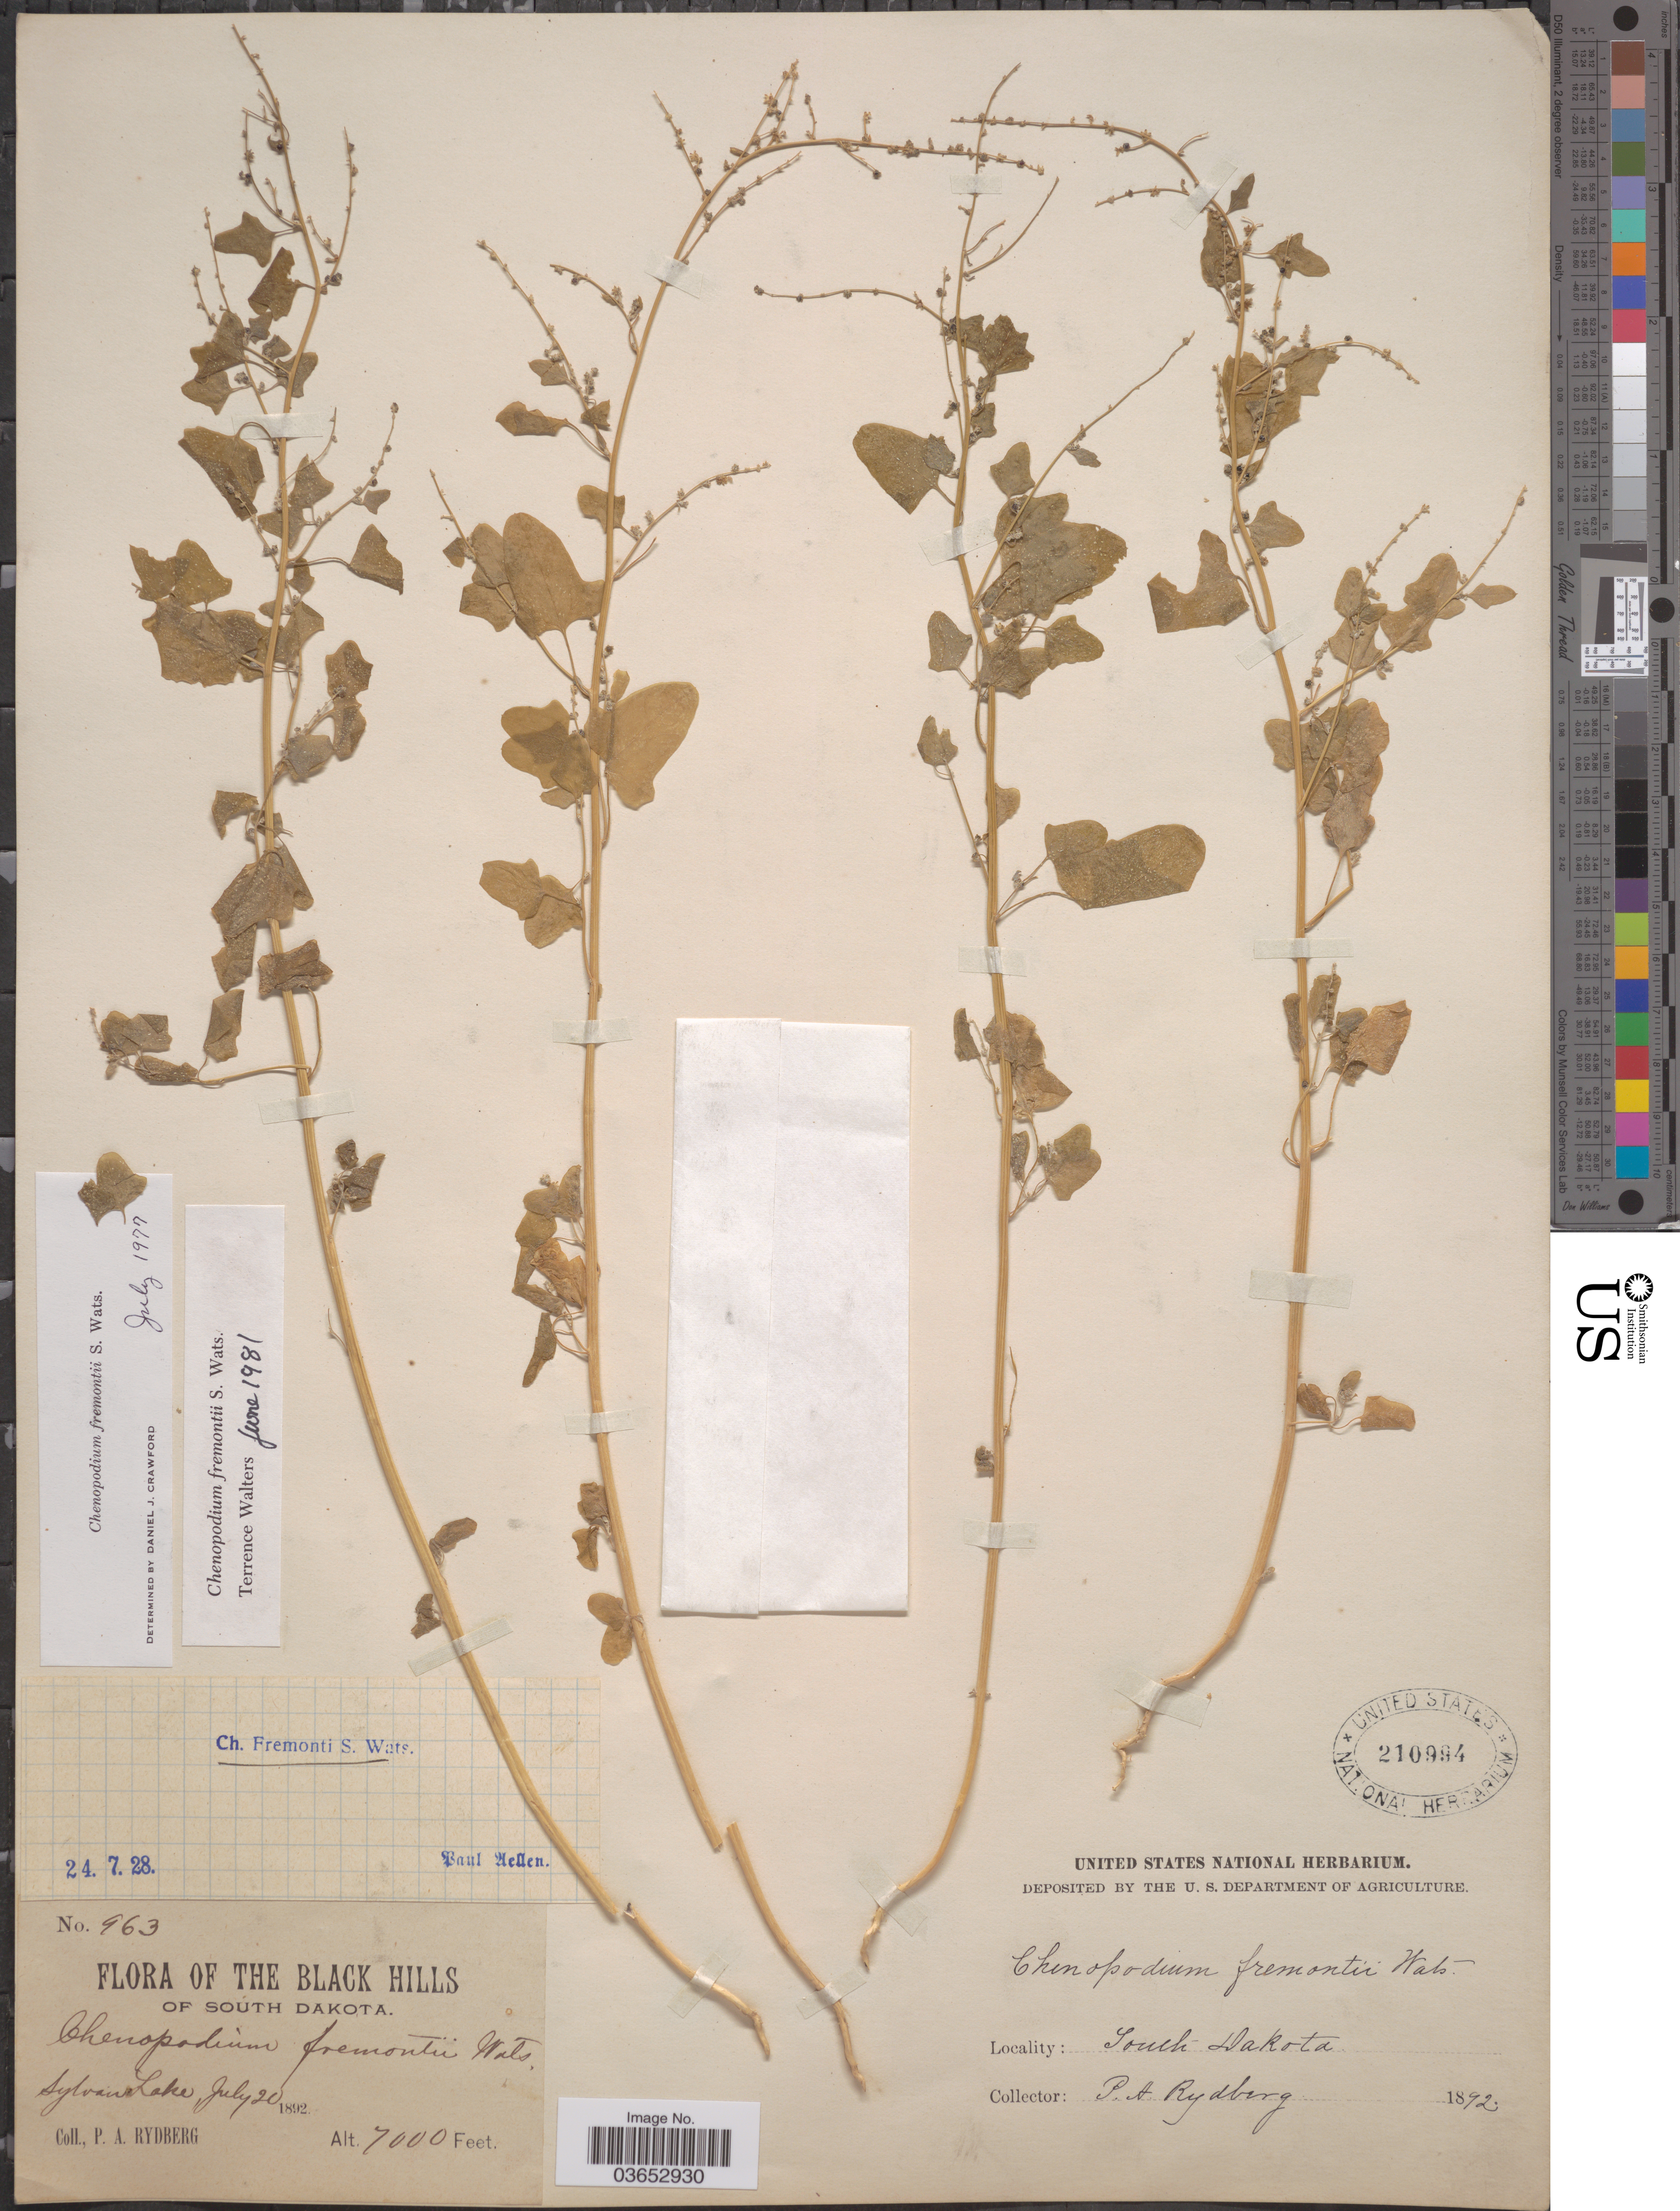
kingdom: Plantae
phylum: Tracheophyta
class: Magnoliopsida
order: Caryophyllales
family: Amaranthaceae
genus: Chenopodium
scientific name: Chenopodium fremontii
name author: S. Watson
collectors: P. A. Rydberg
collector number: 963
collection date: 1892-07-20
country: United States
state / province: South Dakota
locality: The Black Hills of South Dakota. Sylvan Lake.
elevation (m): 2134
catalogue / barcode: US 210994